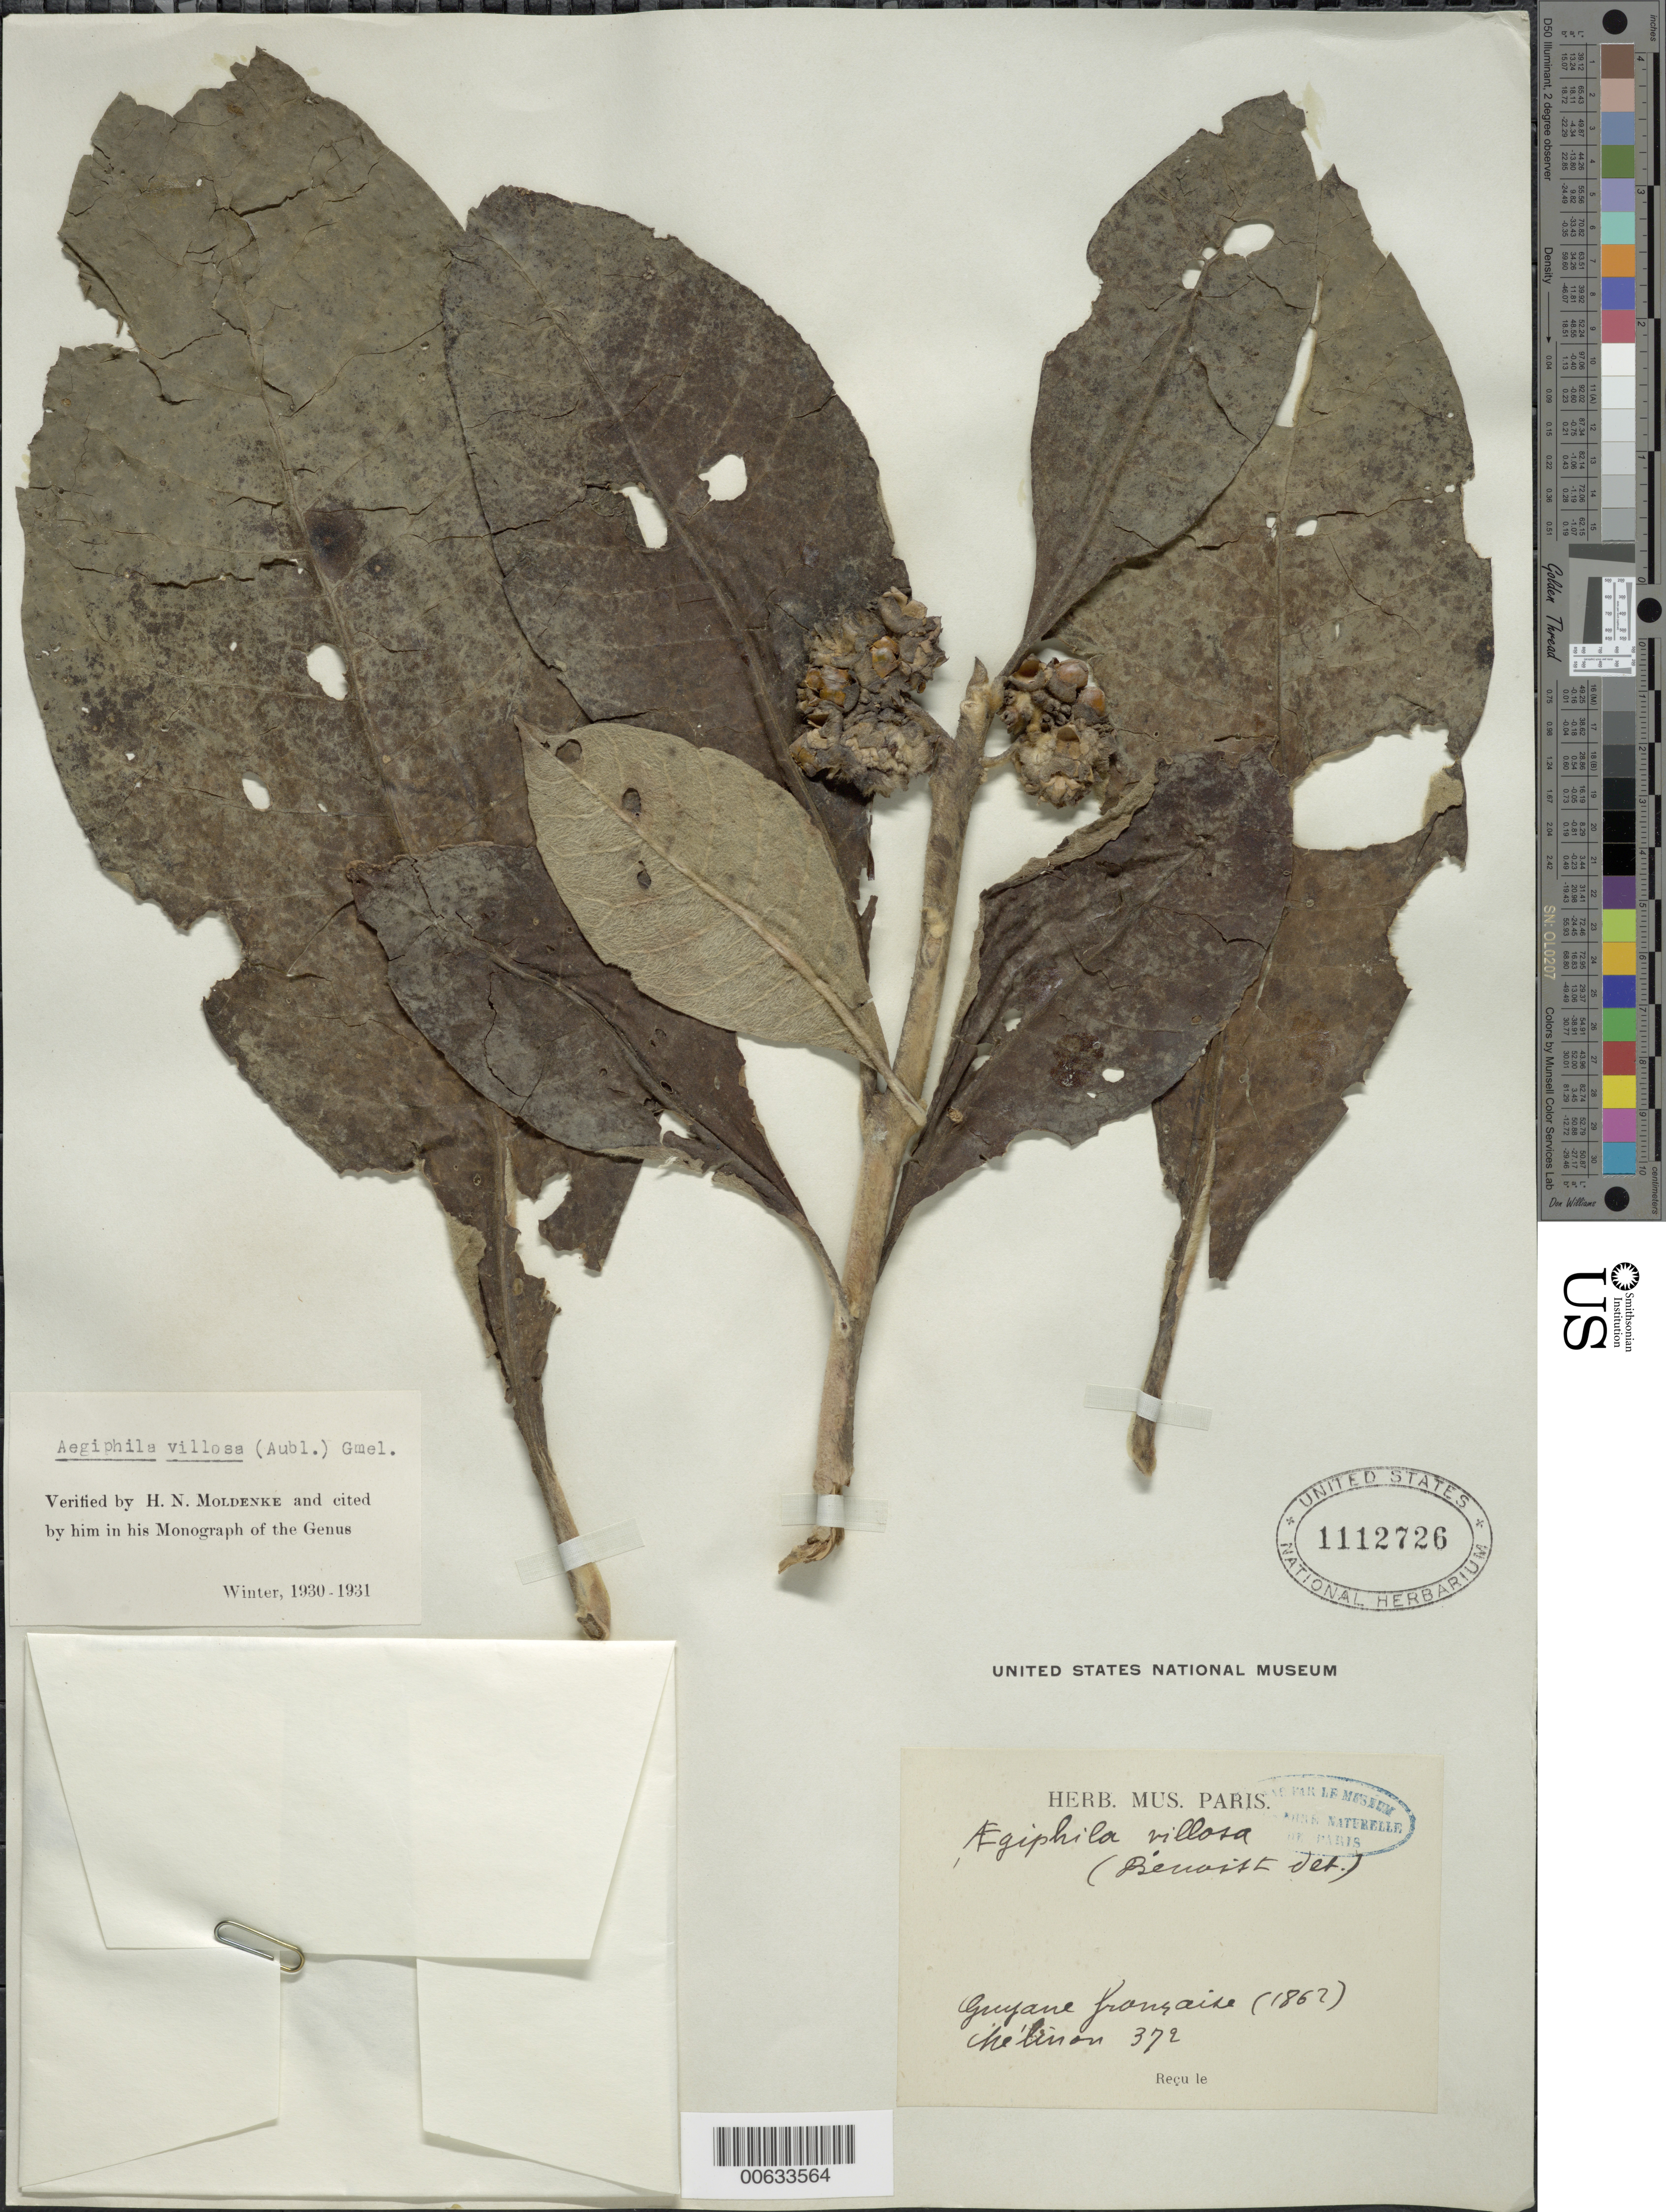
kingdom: Plantae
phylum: Tracheophyta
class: Magnoliopsida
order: Lamiales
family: Lamiaceae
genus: Aegiphila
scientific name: Aegiphila villosa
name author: (Aubl.) J.F. Gmel.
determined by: Moldenke, H. N.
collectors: E. Mélinon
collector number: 372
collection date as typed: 1867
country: French Guiana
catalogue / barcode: US 1112726